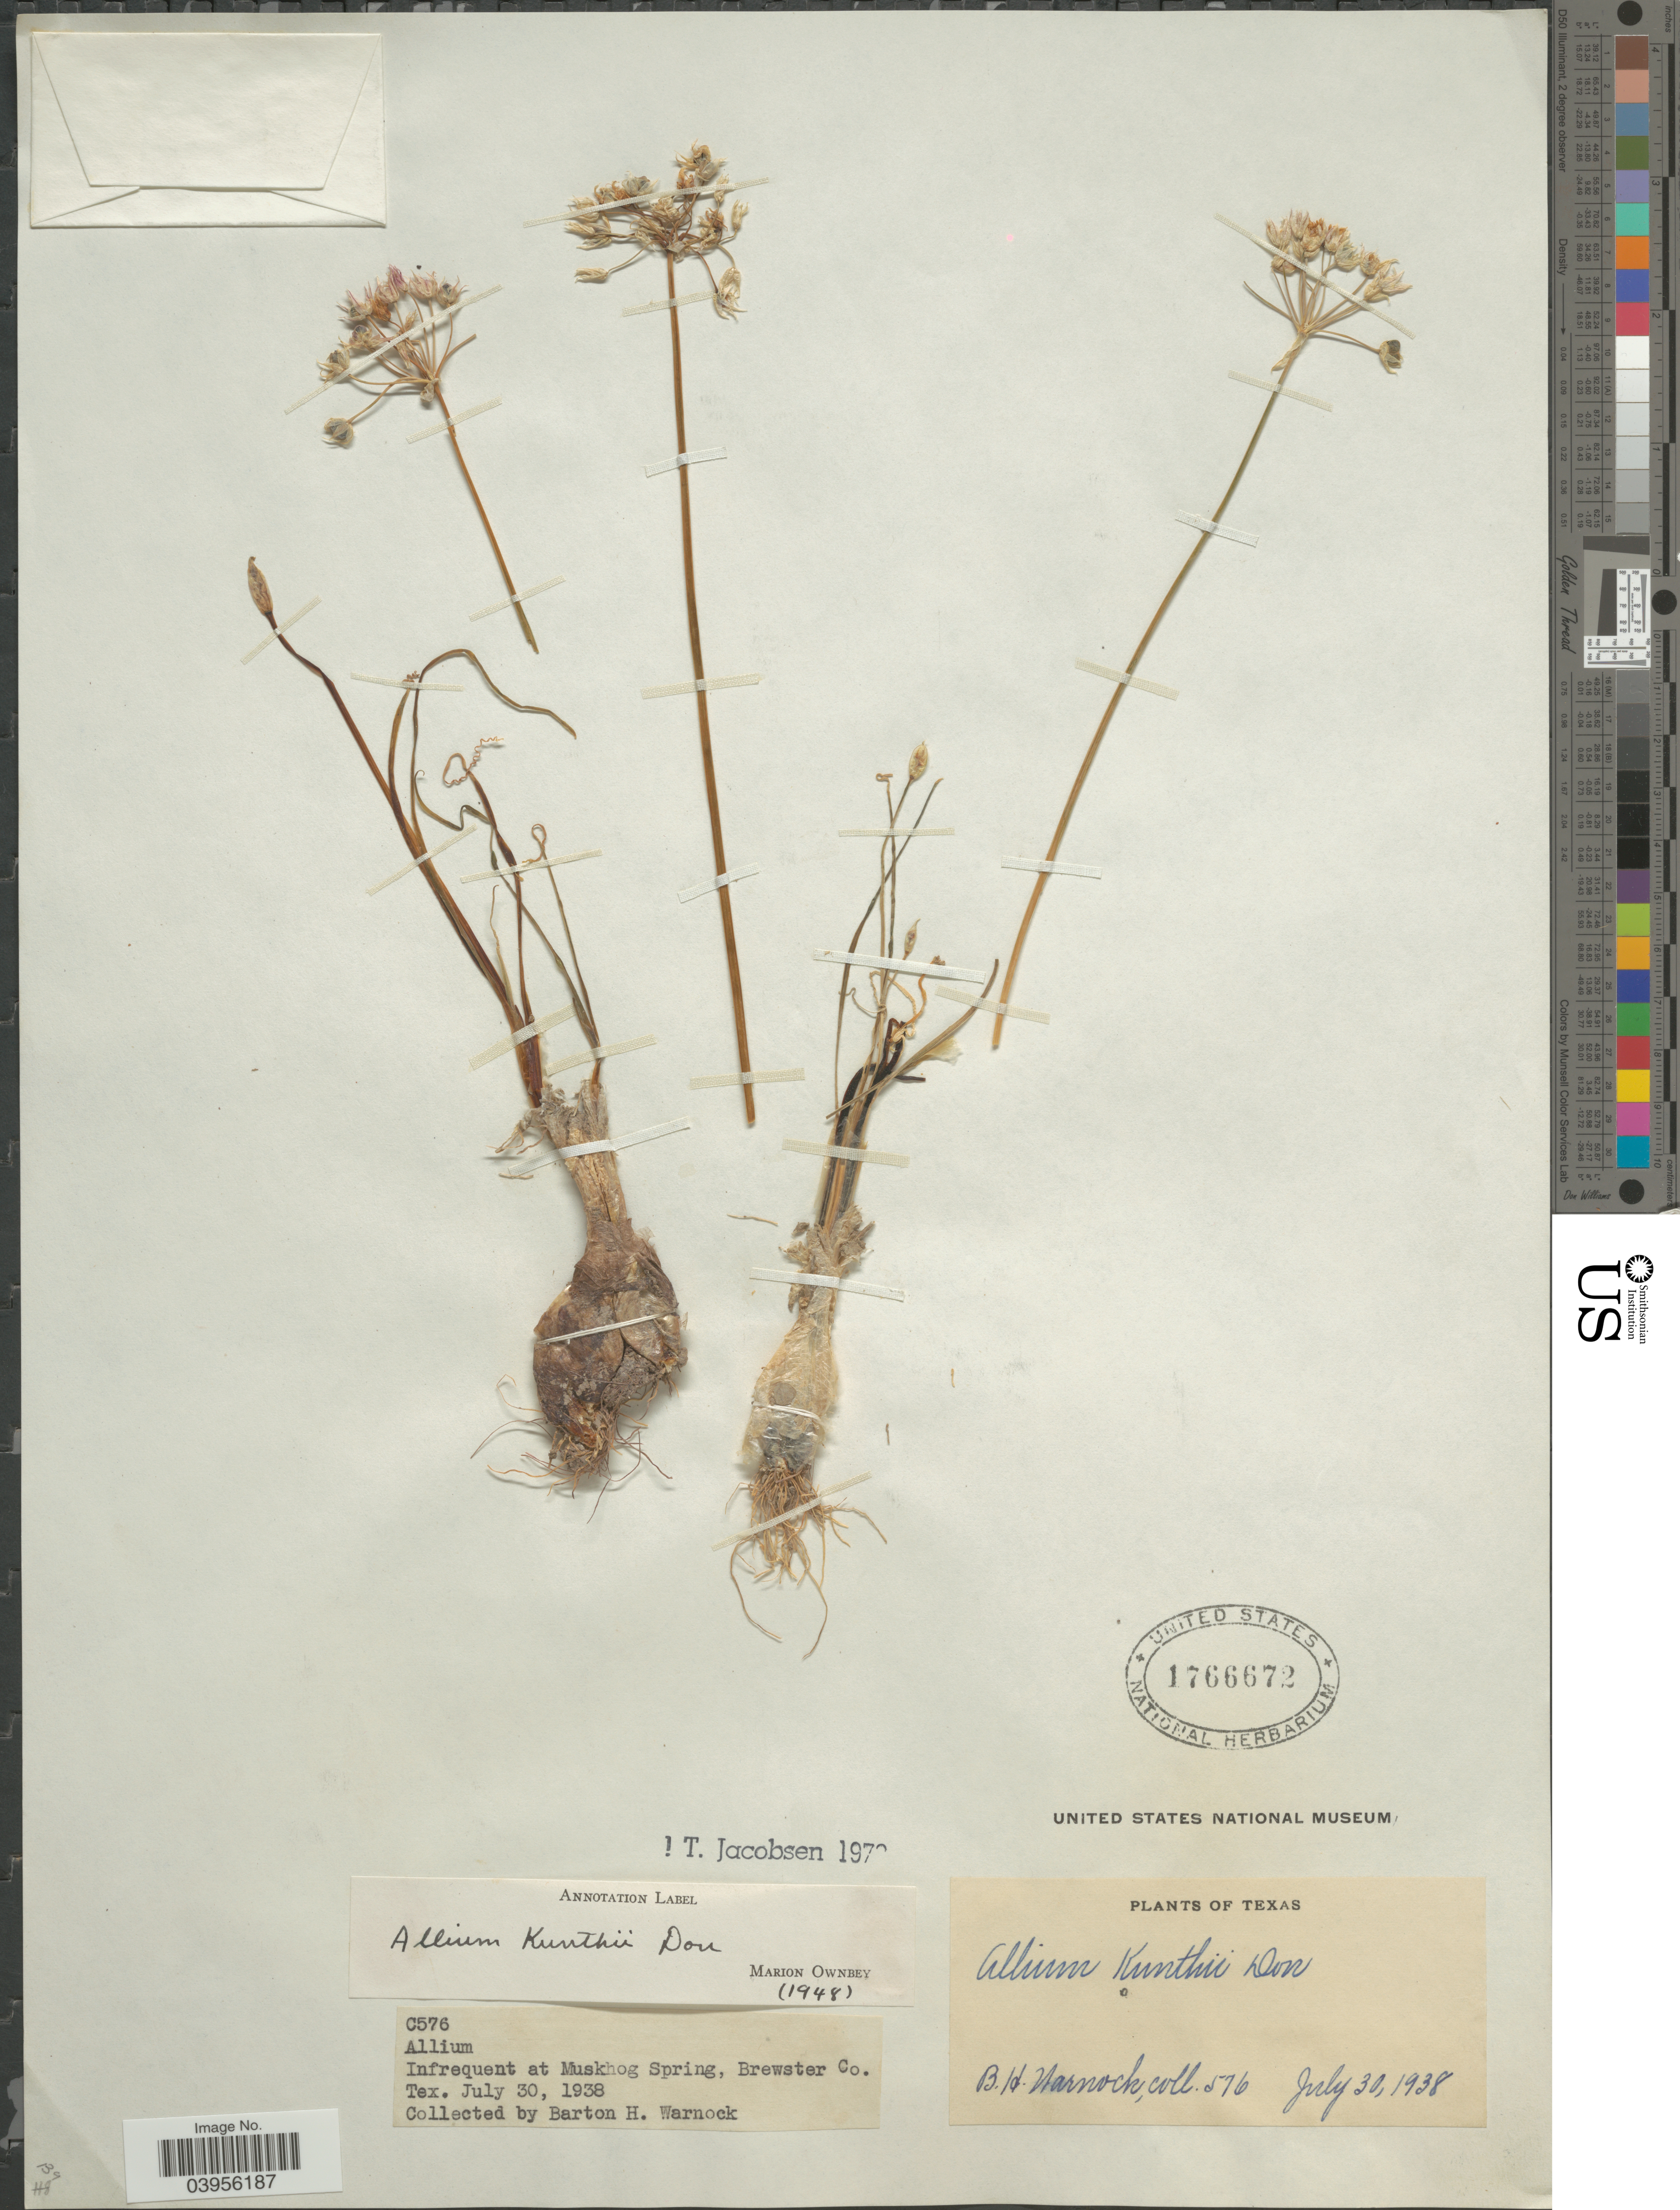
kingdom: Plantae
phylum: Tracheophyta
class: Liliopsida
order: Asparagales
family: Amaryllidaceae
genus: Allium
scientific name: Allium kunthii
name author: G. Don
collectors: B. H. Warnock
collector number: C576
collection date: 1938-07-30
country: United States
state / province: Texas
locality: Infrequent at Muskhog Spring, Brewster Co.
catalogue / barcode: US 1766672